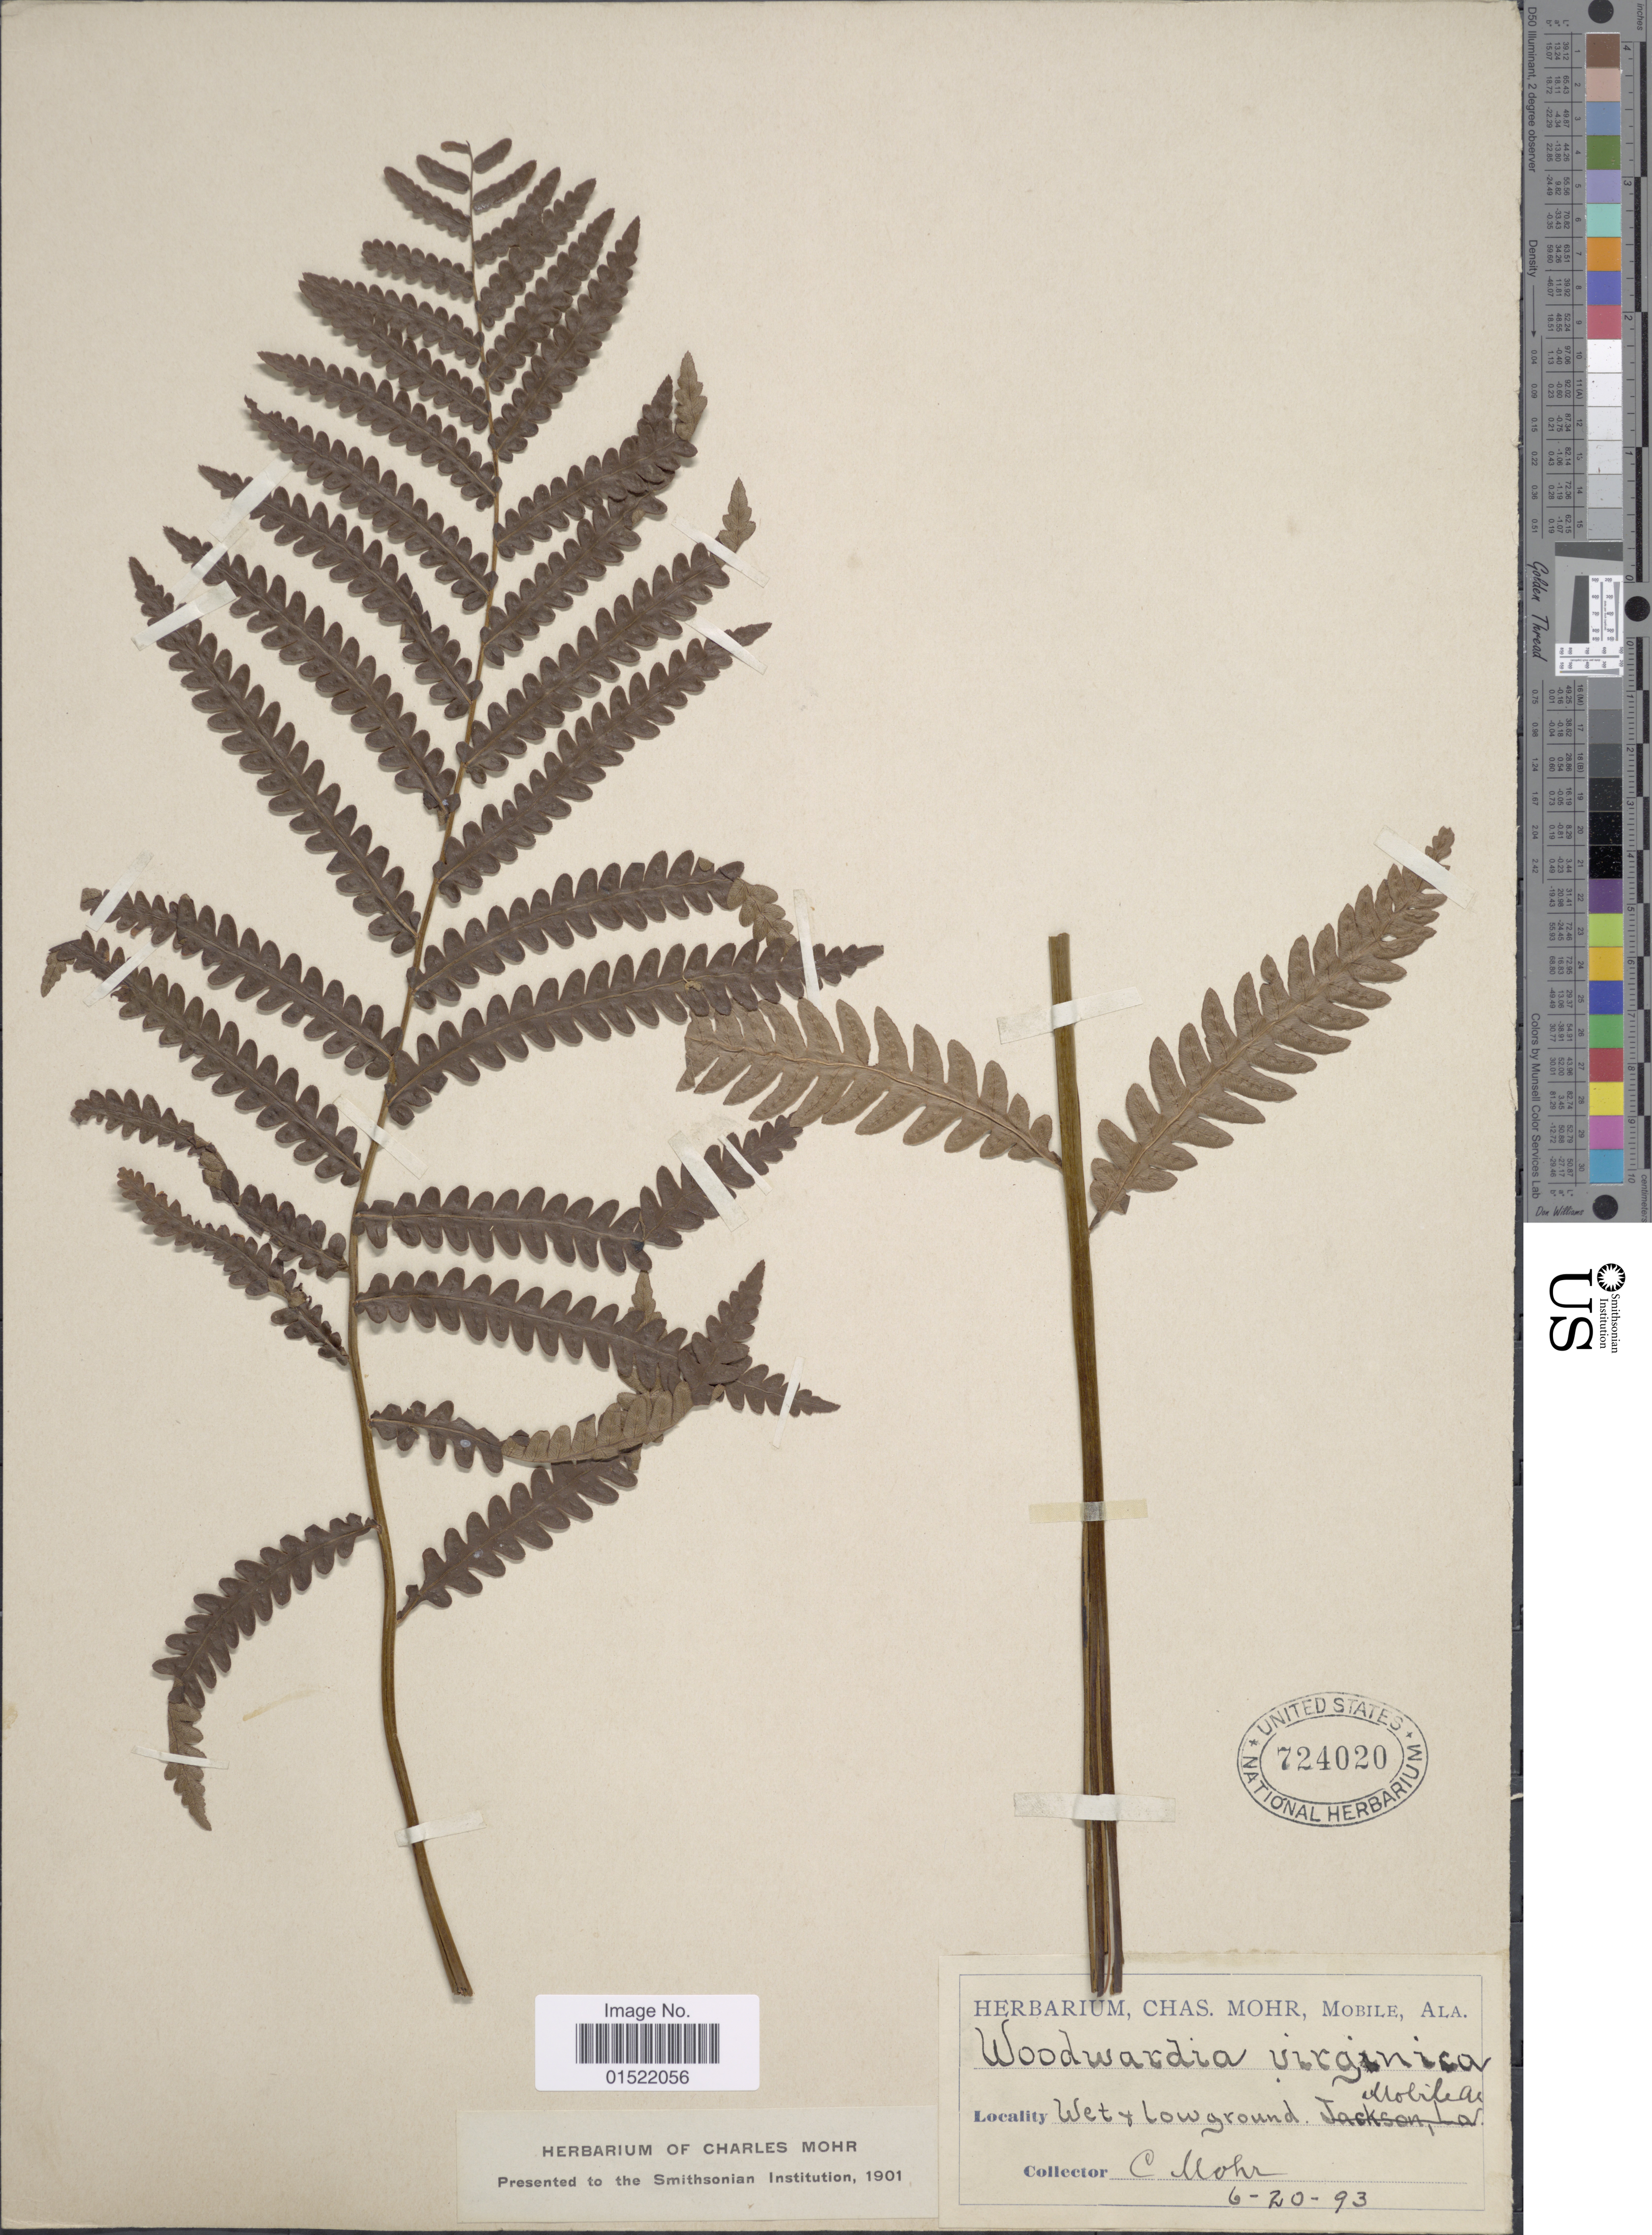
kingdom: Plantae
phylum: Tracheophyta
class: Polypodiopsida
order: Polypodiales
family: Blechnaceae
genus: Woodwardia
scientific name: Woodwardia virginica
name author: (L.) R.M. Sm.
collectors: C. T. Mohr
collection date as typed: Transcribed d/m/y: 20/6/93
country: United States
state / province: Alabama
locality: Wet + low ground, Mobile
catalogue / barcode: US 724020